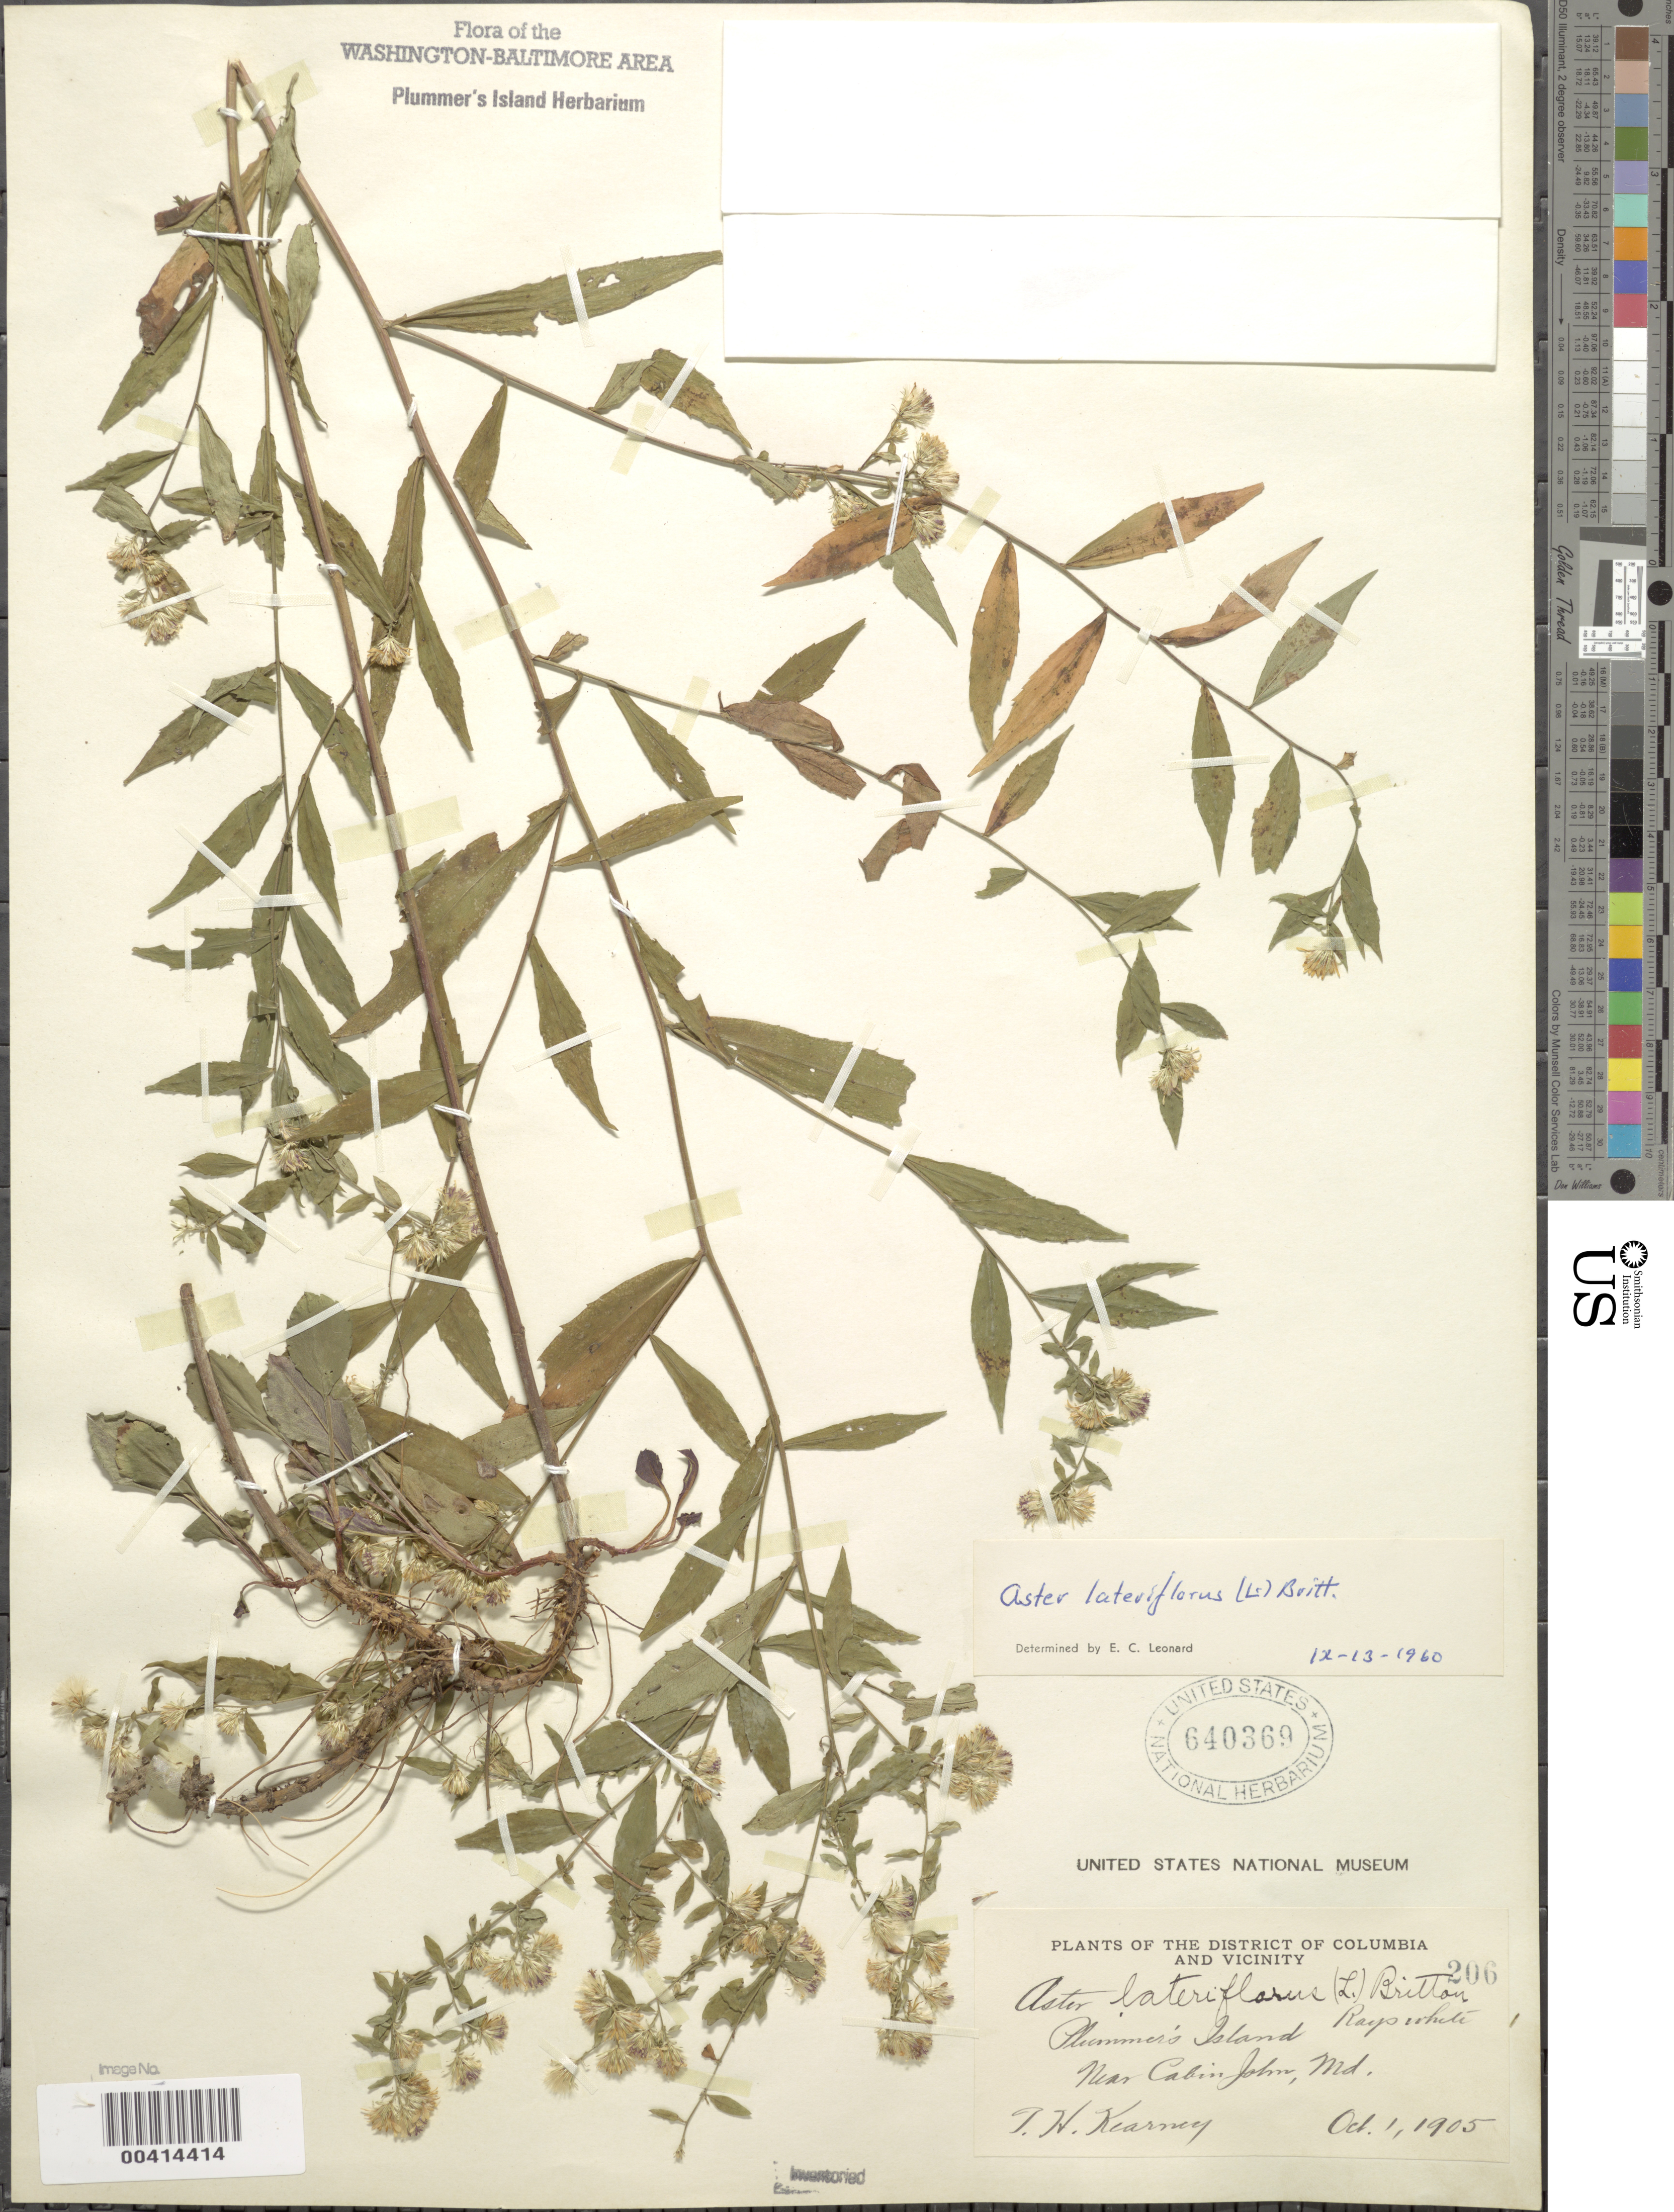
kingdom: Plantae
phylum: Tracheophyta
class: Magnoliopsida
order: Asterales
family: Asteraceae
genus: Symphyotrichum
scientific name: Symphyotrichum lateriflorum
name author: (L.) Á. Löve & D. Löve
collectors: T. H. Kearney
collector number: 206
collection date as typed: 01 Oct 1905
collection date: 1905-10-01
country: United States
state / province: Maryland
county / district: Montgomery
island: Plummers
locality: Plummer's Island C. & O. Canal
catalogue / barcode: US 640369